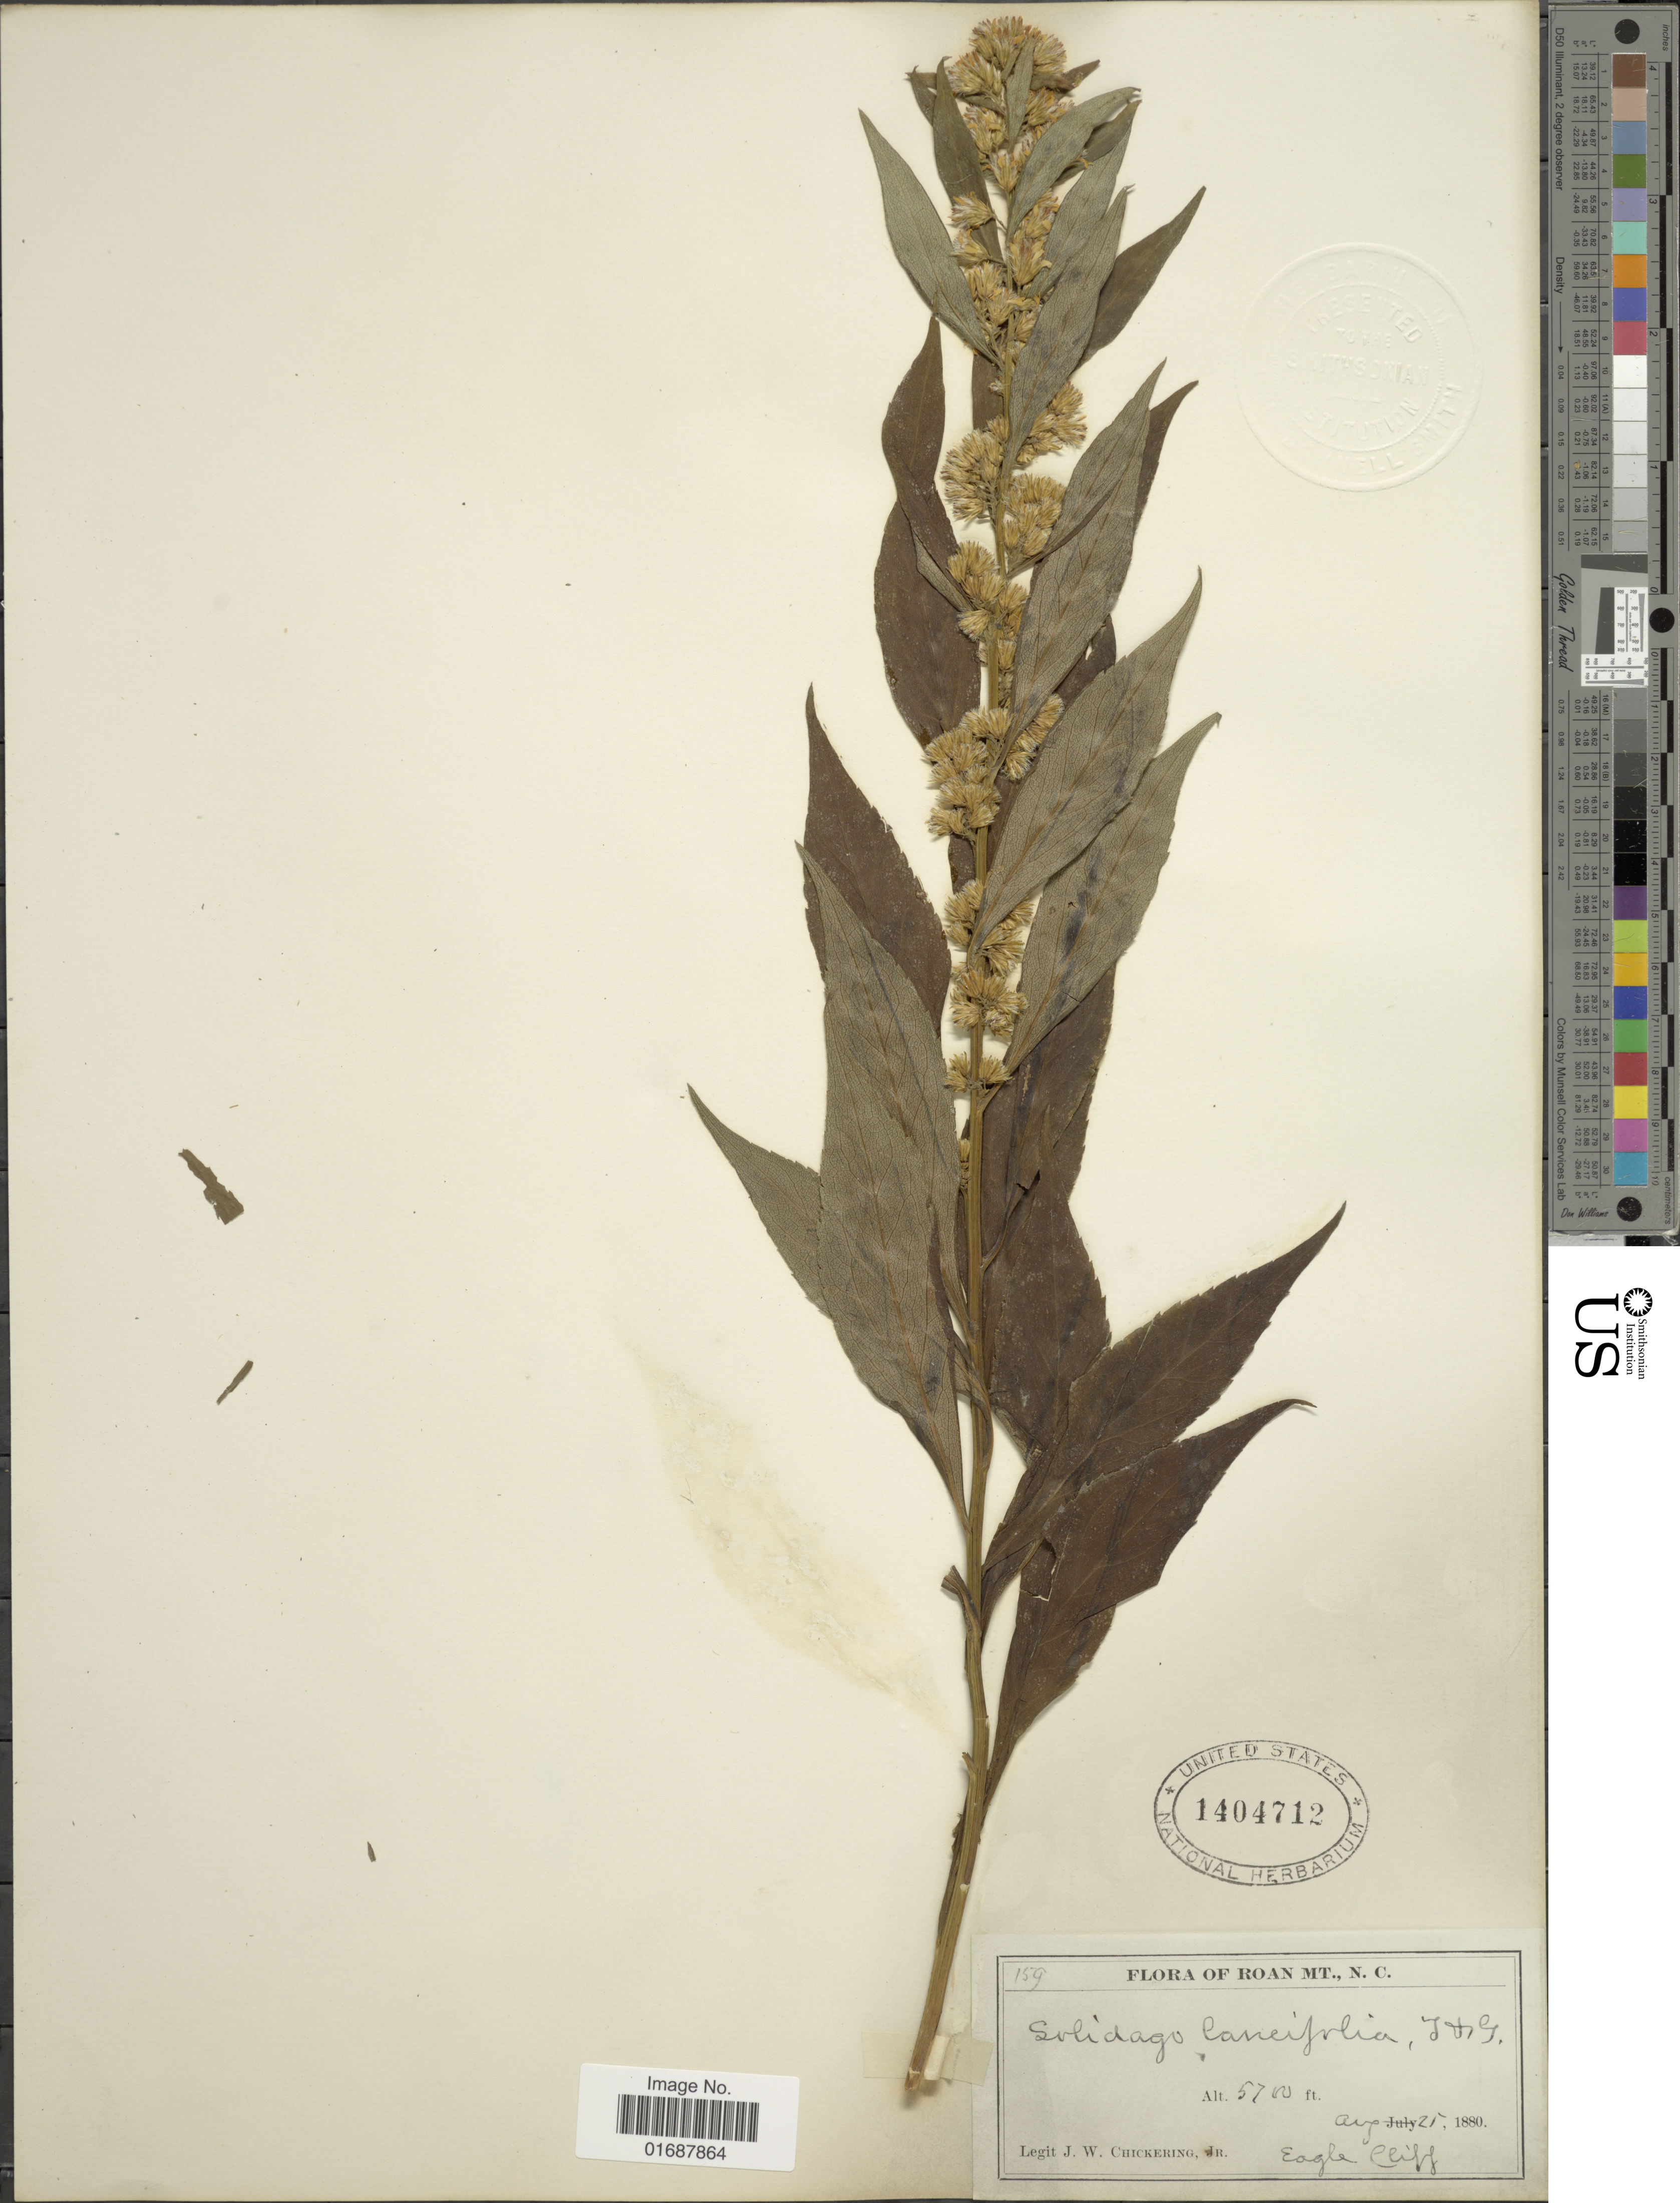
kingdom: Plantae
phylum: Tracheophyta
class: Magnoliopsida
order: Asterales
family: Asteraceae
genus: Solidago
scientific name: Solidago lancifolia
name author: (Torr. & A. Gray) Chapman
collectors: J. Chickering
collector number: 159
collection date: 1880-08-25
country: United States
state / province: North Carolina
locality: Roan Mt.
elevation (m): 1737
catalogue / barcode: US 1404712